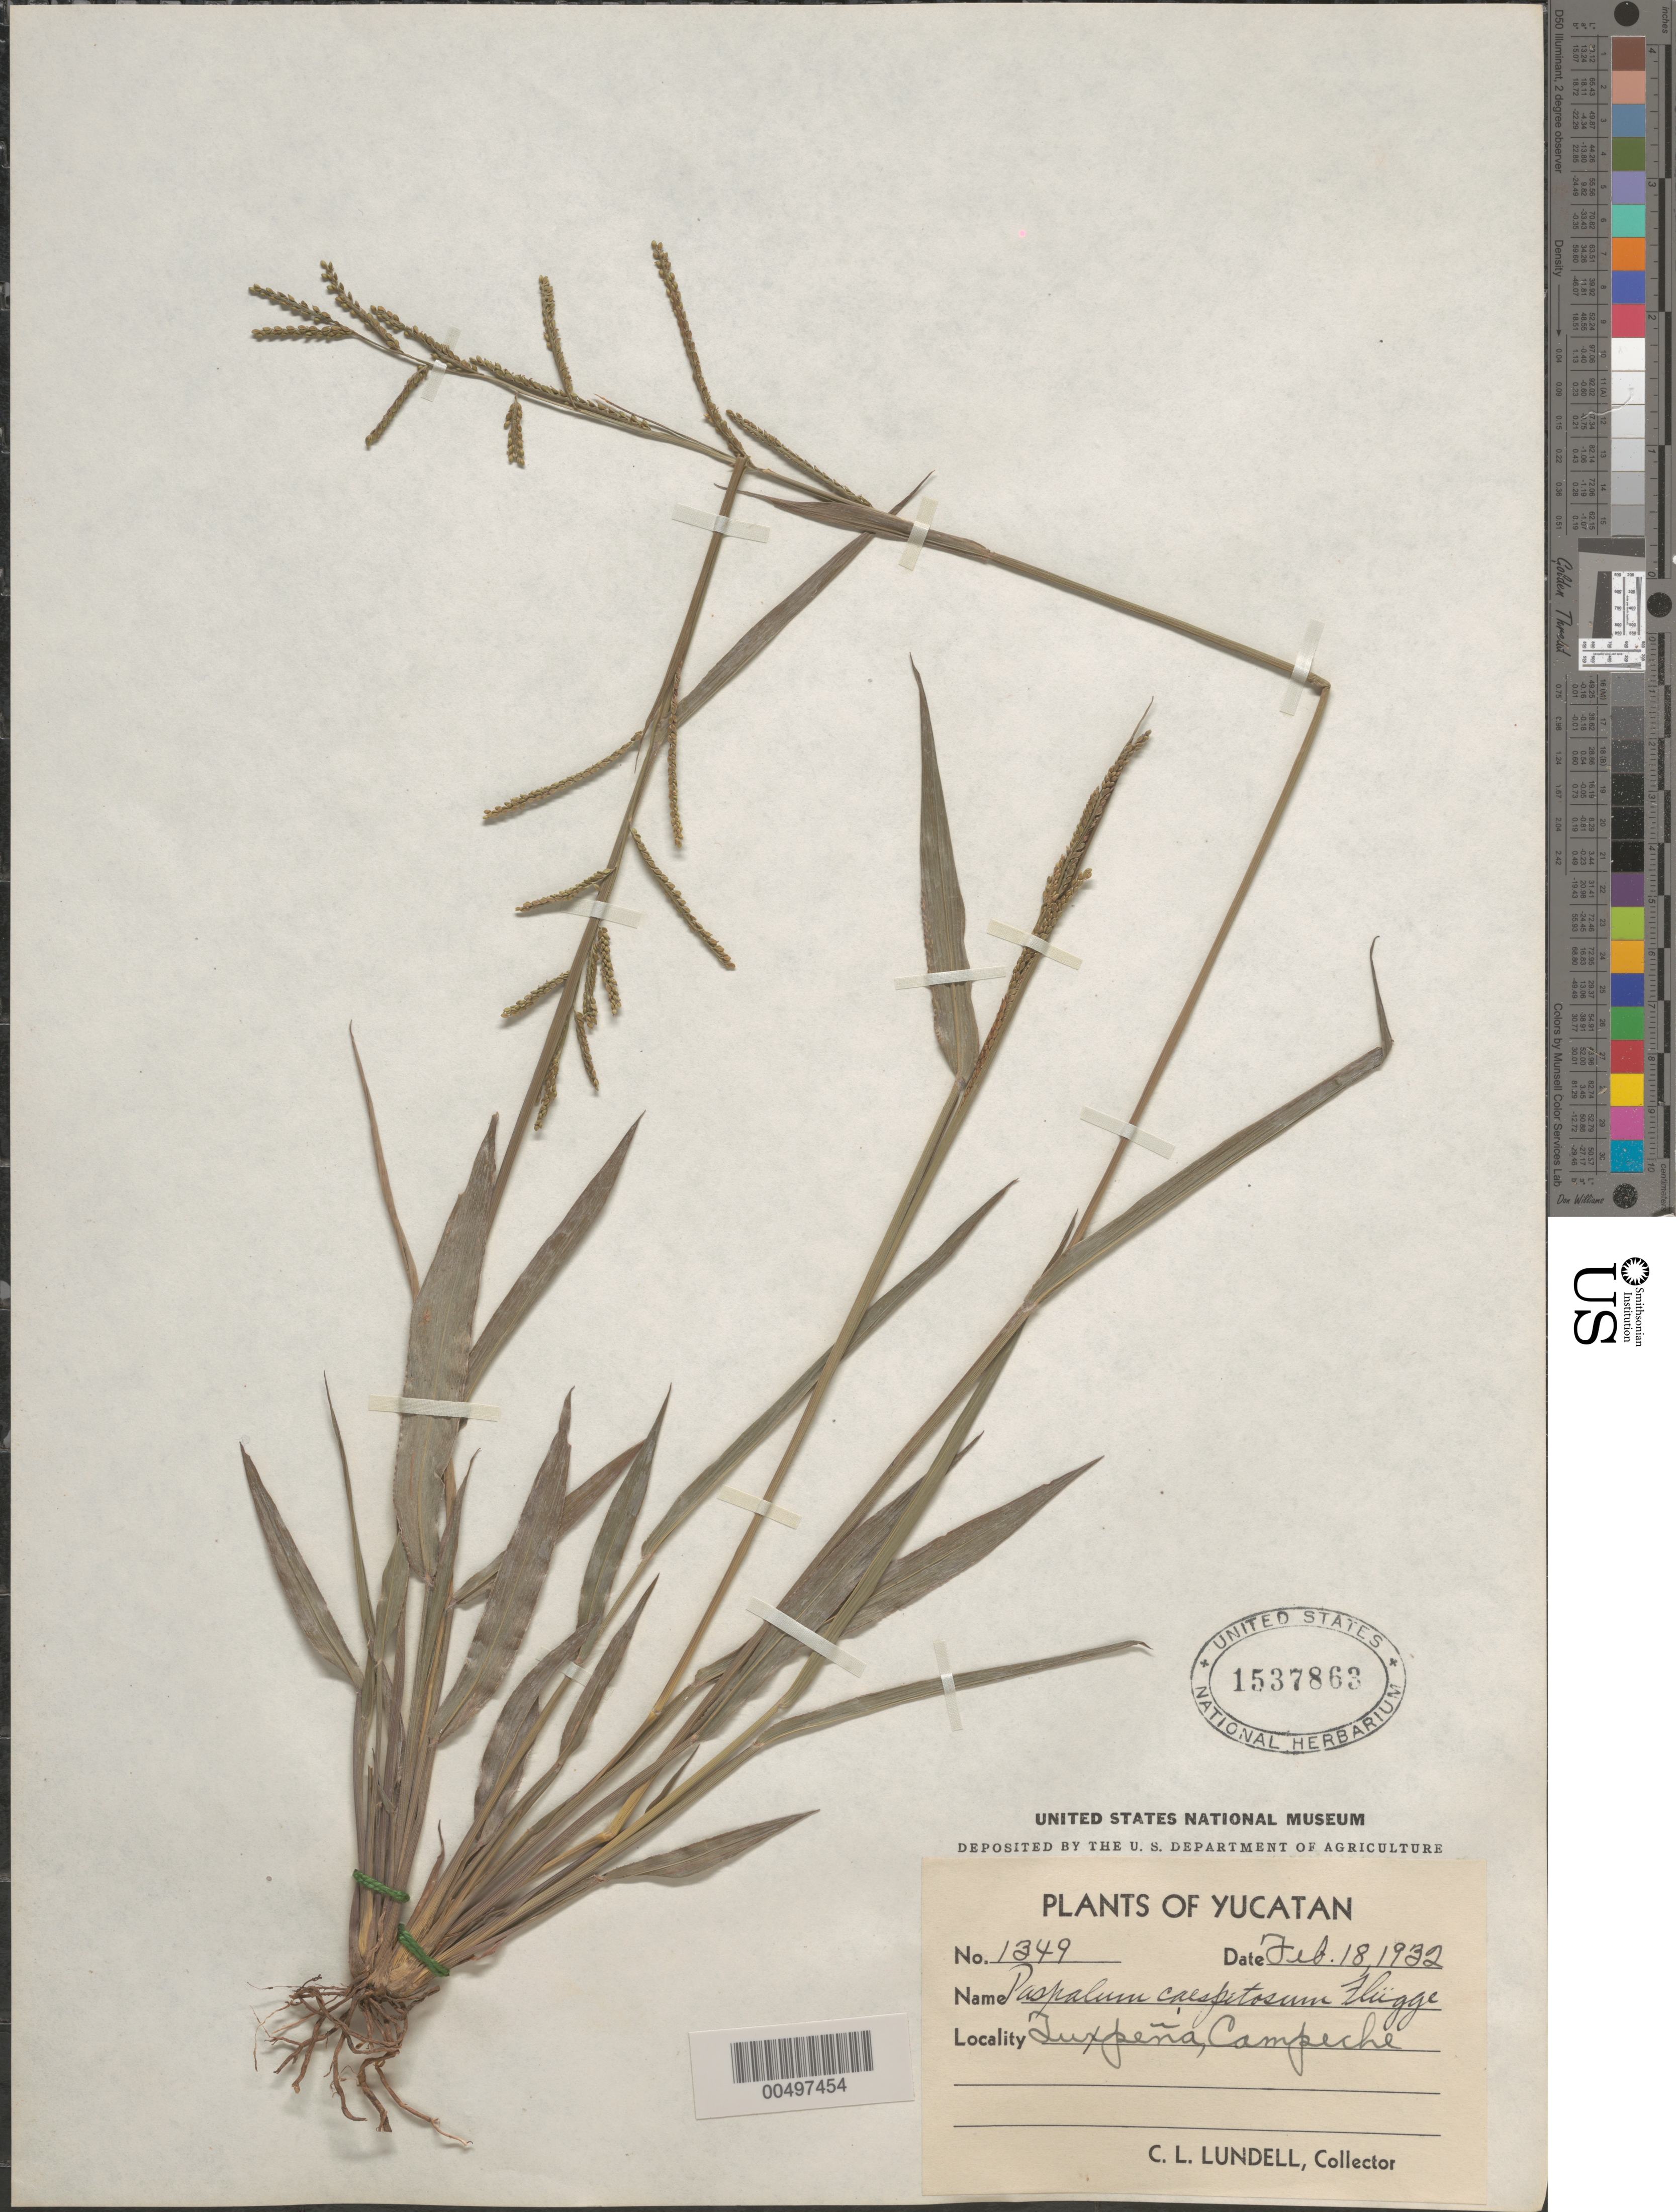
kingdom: Plantae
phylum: Tracheophyta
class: Liliopsida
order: Poales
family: Poaceae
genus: Paspalum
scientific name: Paspalum caespitosum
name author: Flüggé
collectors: C. L. Lundell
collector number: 1349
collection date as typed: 18 Feb 1932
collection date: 1932-02-18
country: Mexico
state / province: Chiapas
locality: Yucatan [Peninsula], Tuxpe¤a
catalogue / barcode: US 1537863